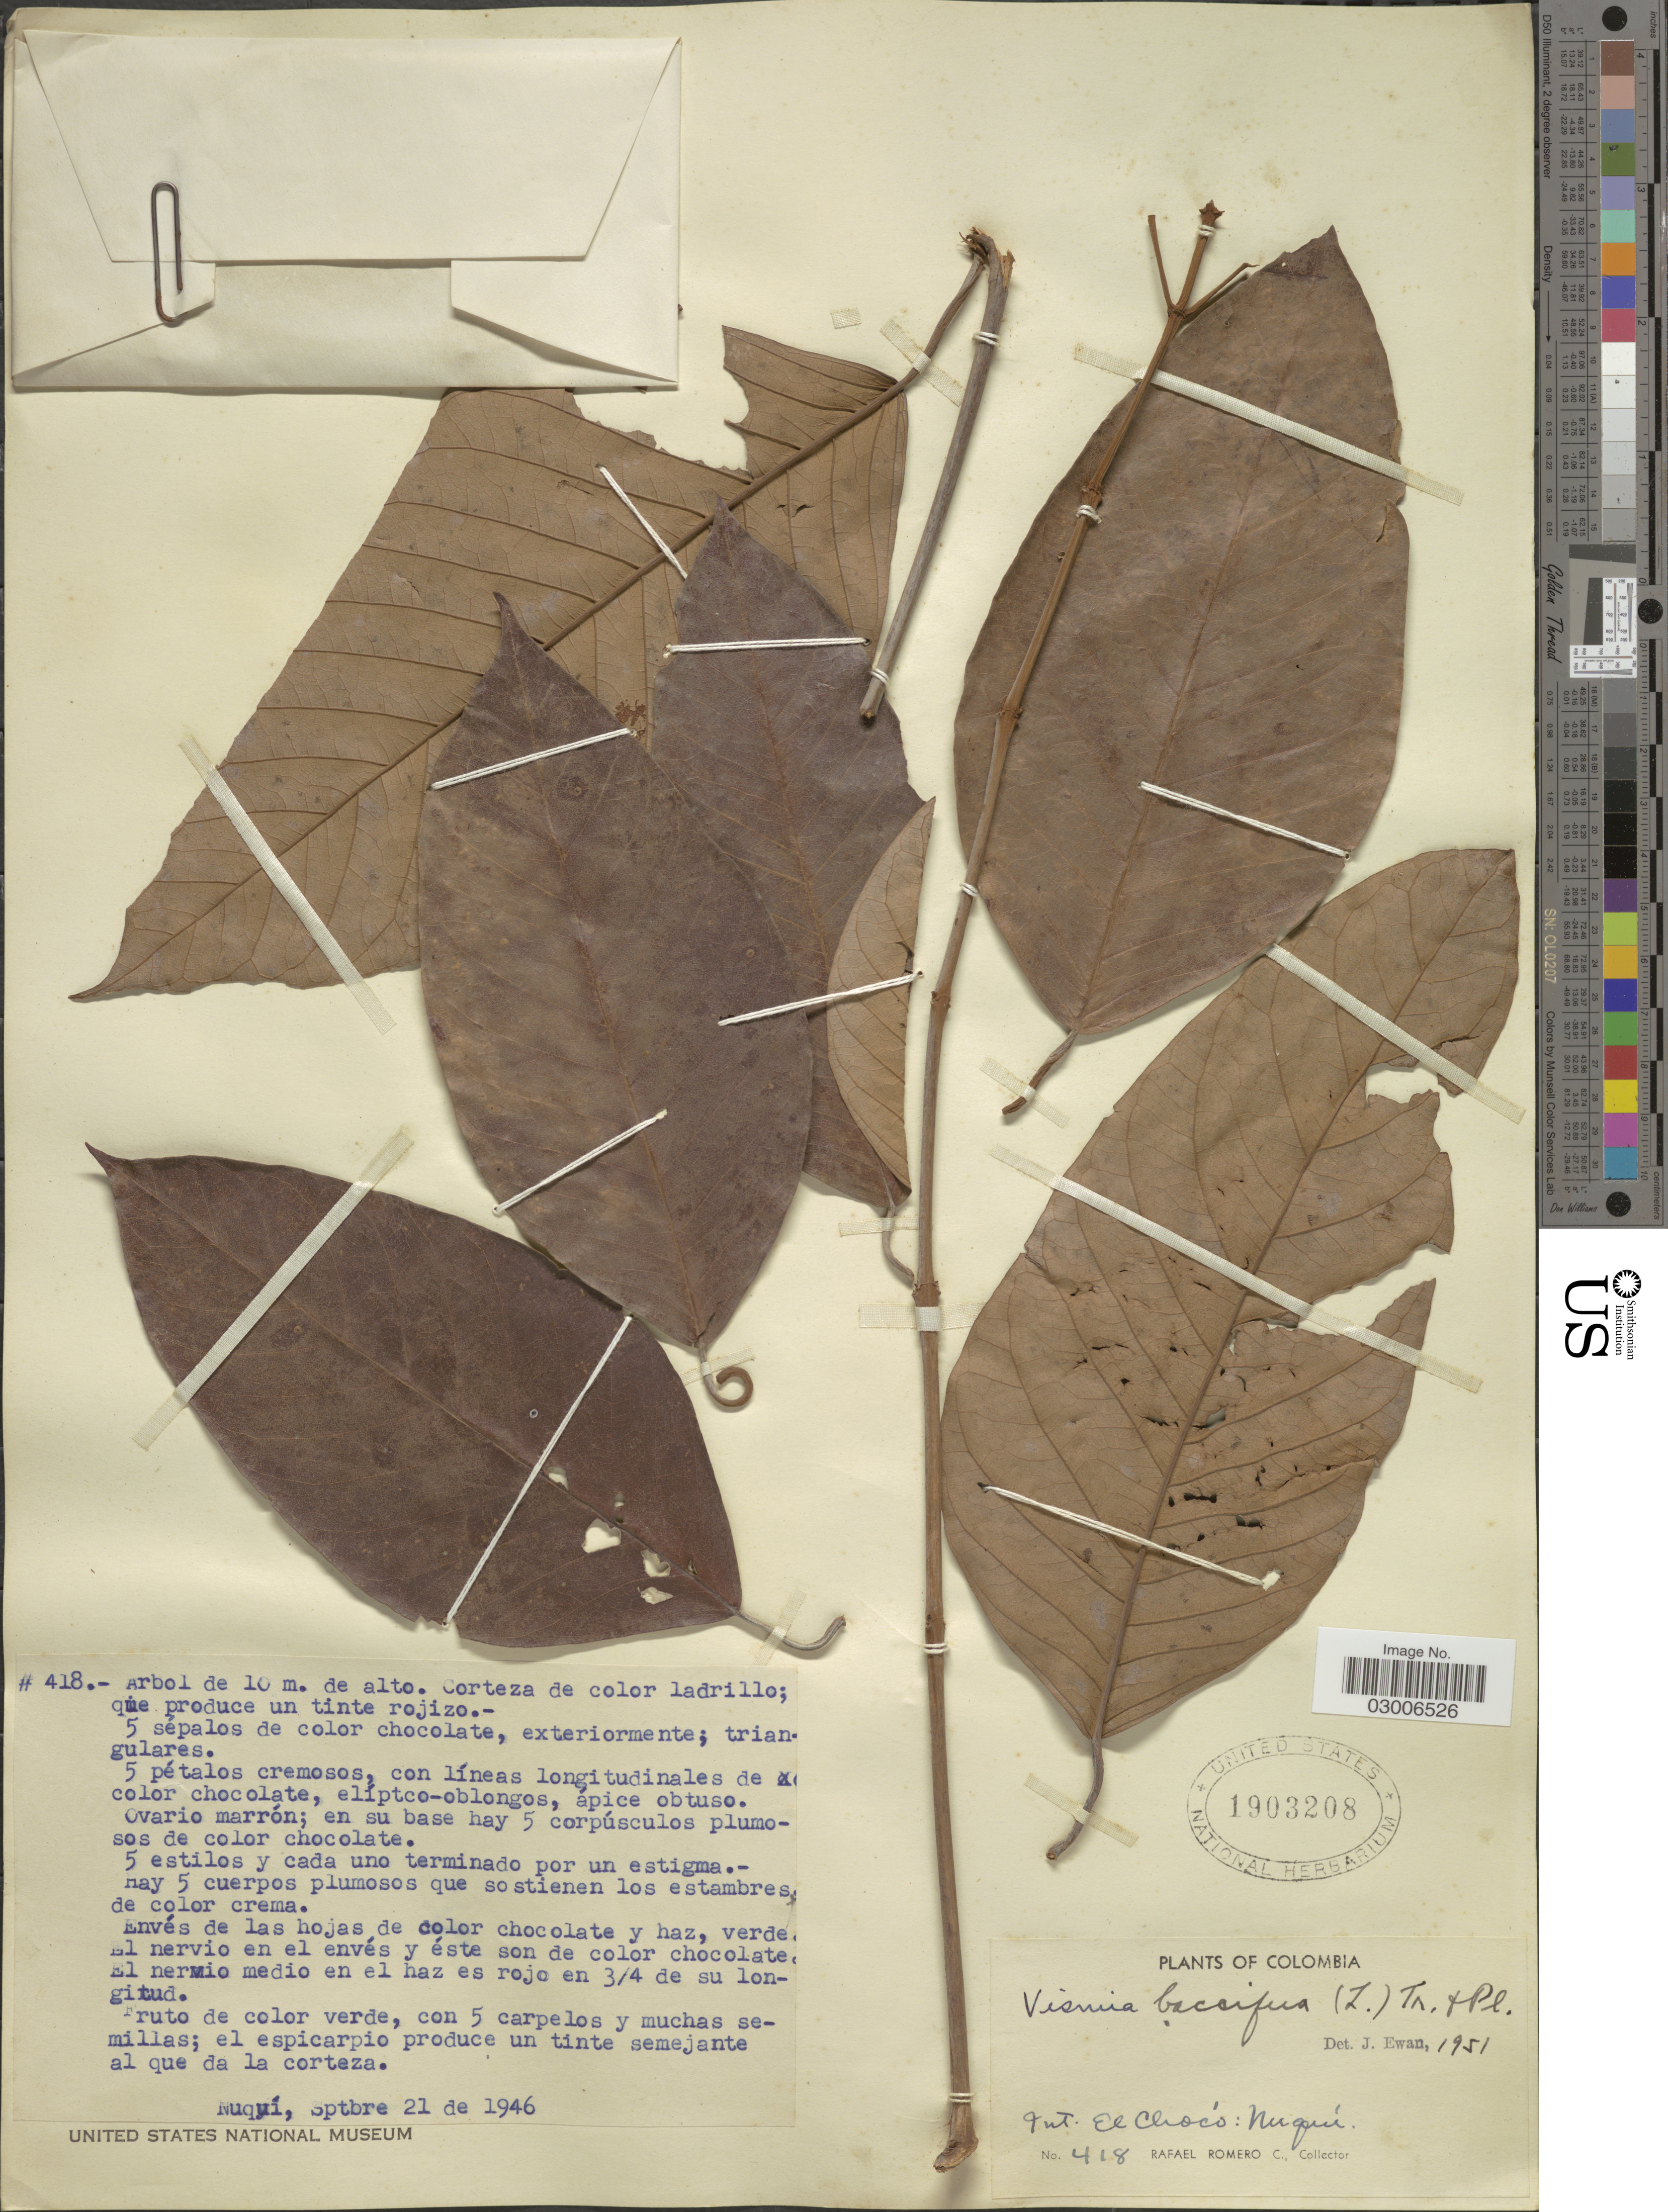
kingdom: Plantae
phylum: Tracheophyta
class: Magnoliopsida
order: Malpighiales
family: Hypericaceae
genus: Vismia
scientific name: Vismia baccifera subsp. baccifera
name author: (L.) Triana & Planch.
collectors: R. Romero Castañeda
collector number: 418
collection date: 1946-09-21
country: Colombia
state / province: Chocó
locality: Int. El Chocó: Nuquí.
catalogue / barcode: US 1903208